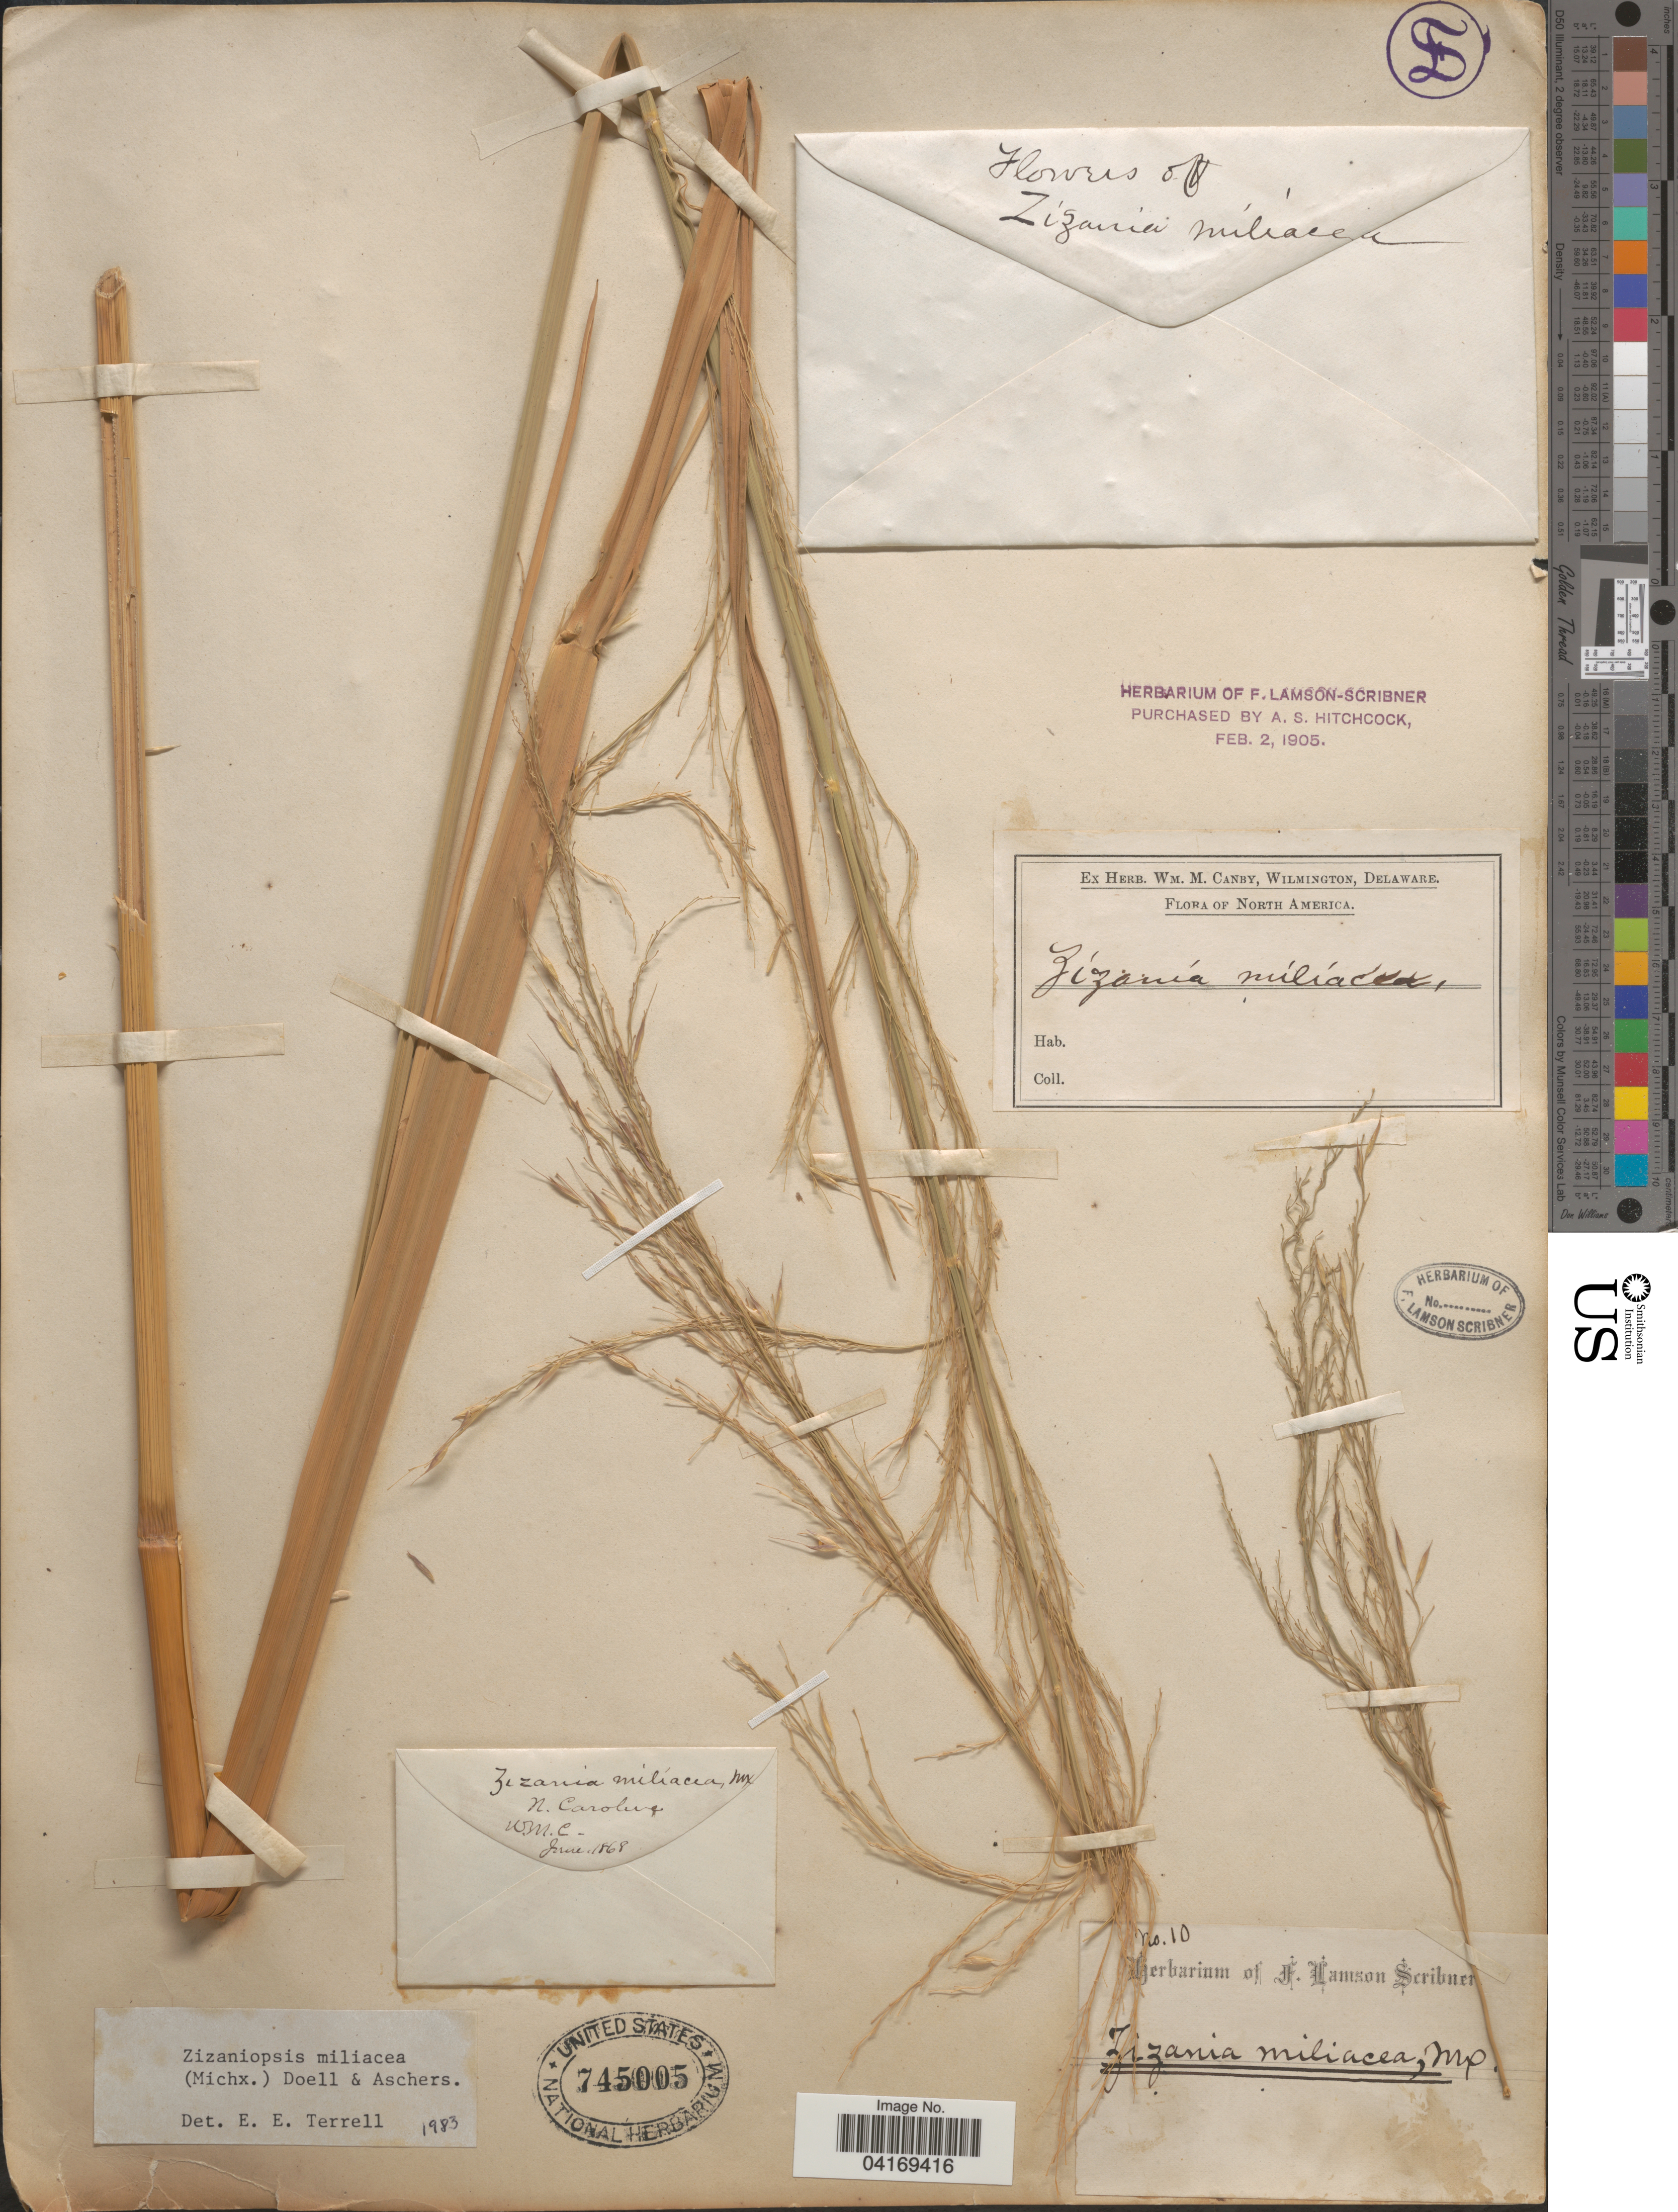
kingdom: Plantae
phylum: Tracheophyta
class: Liliopsida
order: Poales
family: Poaceae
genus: Zizaniopsis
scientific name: Zizaniopsis miliacea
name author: (Michx.) Döll & Asch.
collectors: W. M. C.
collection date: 1868-06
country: United States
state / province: North Carolina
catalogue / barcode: US 745005